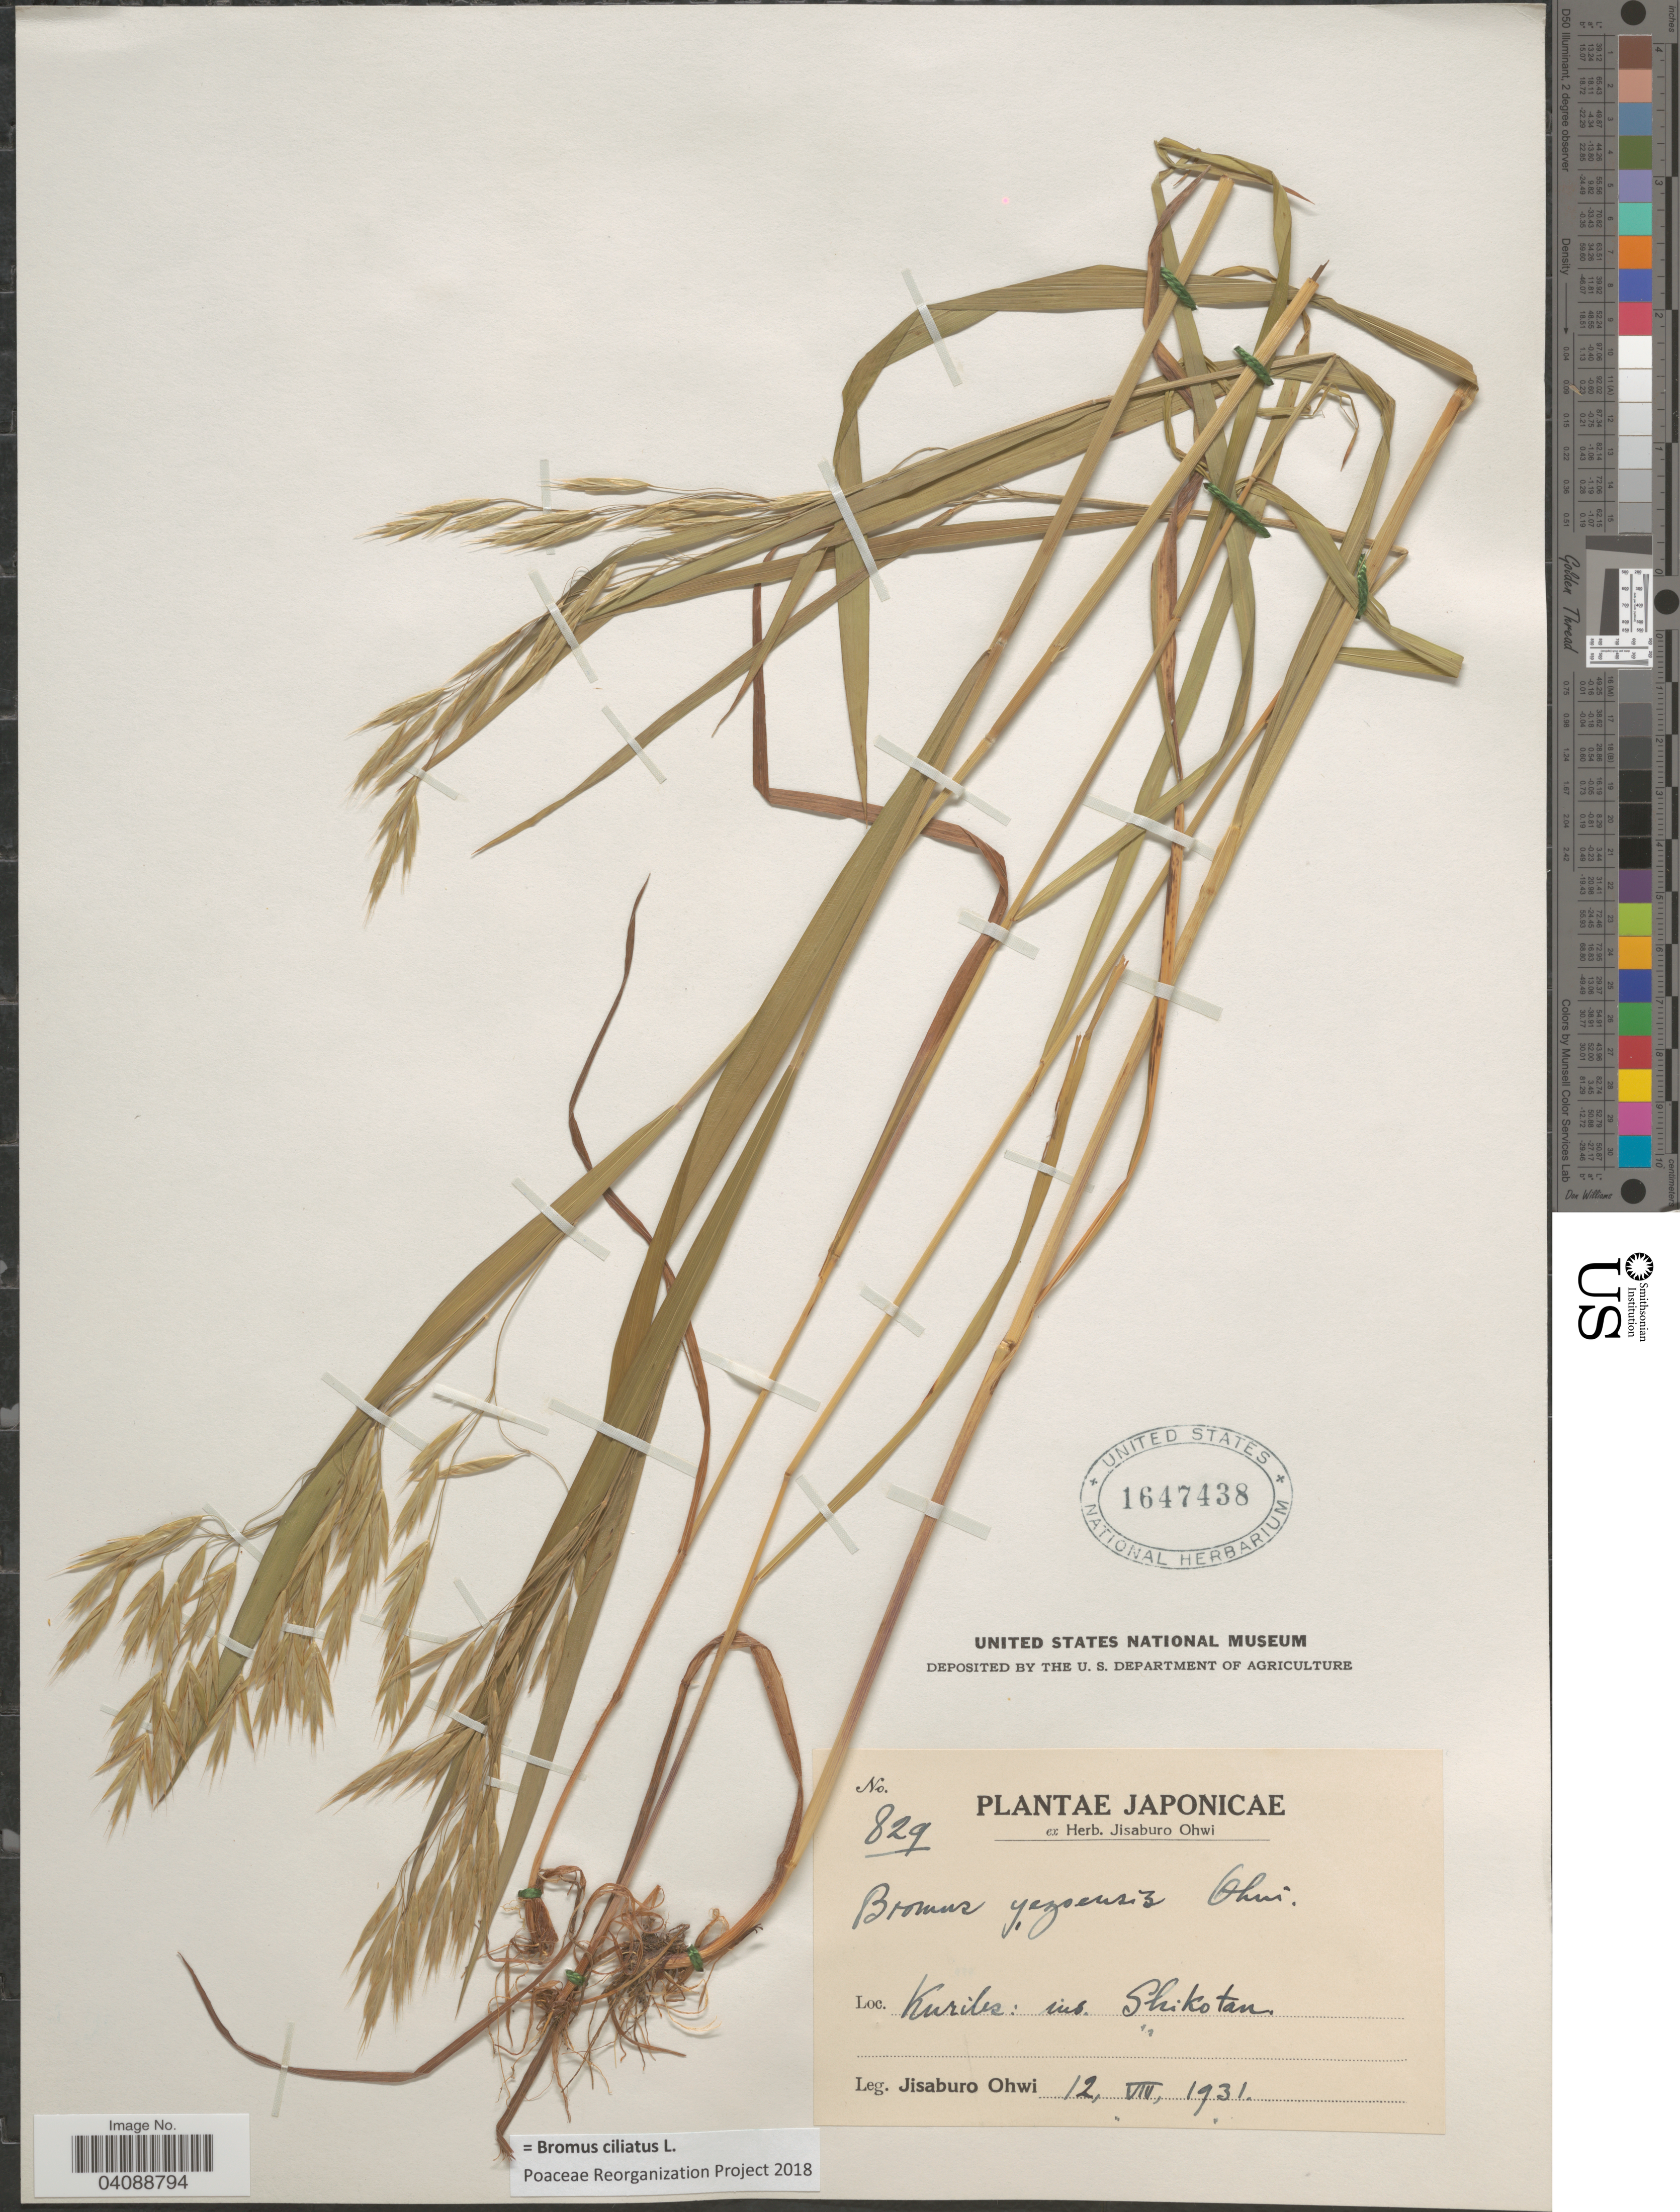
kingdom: Plantae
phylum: Tracheophyta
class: Liliopsida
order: Poales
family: Poaceae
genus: Bromus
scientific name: Bromus ciliatus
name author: L.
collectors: J. Ohwi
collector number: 829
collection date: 1931-08-12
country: Japan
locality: Kuriles: ins. Shikotan.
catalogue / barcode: US 1647438